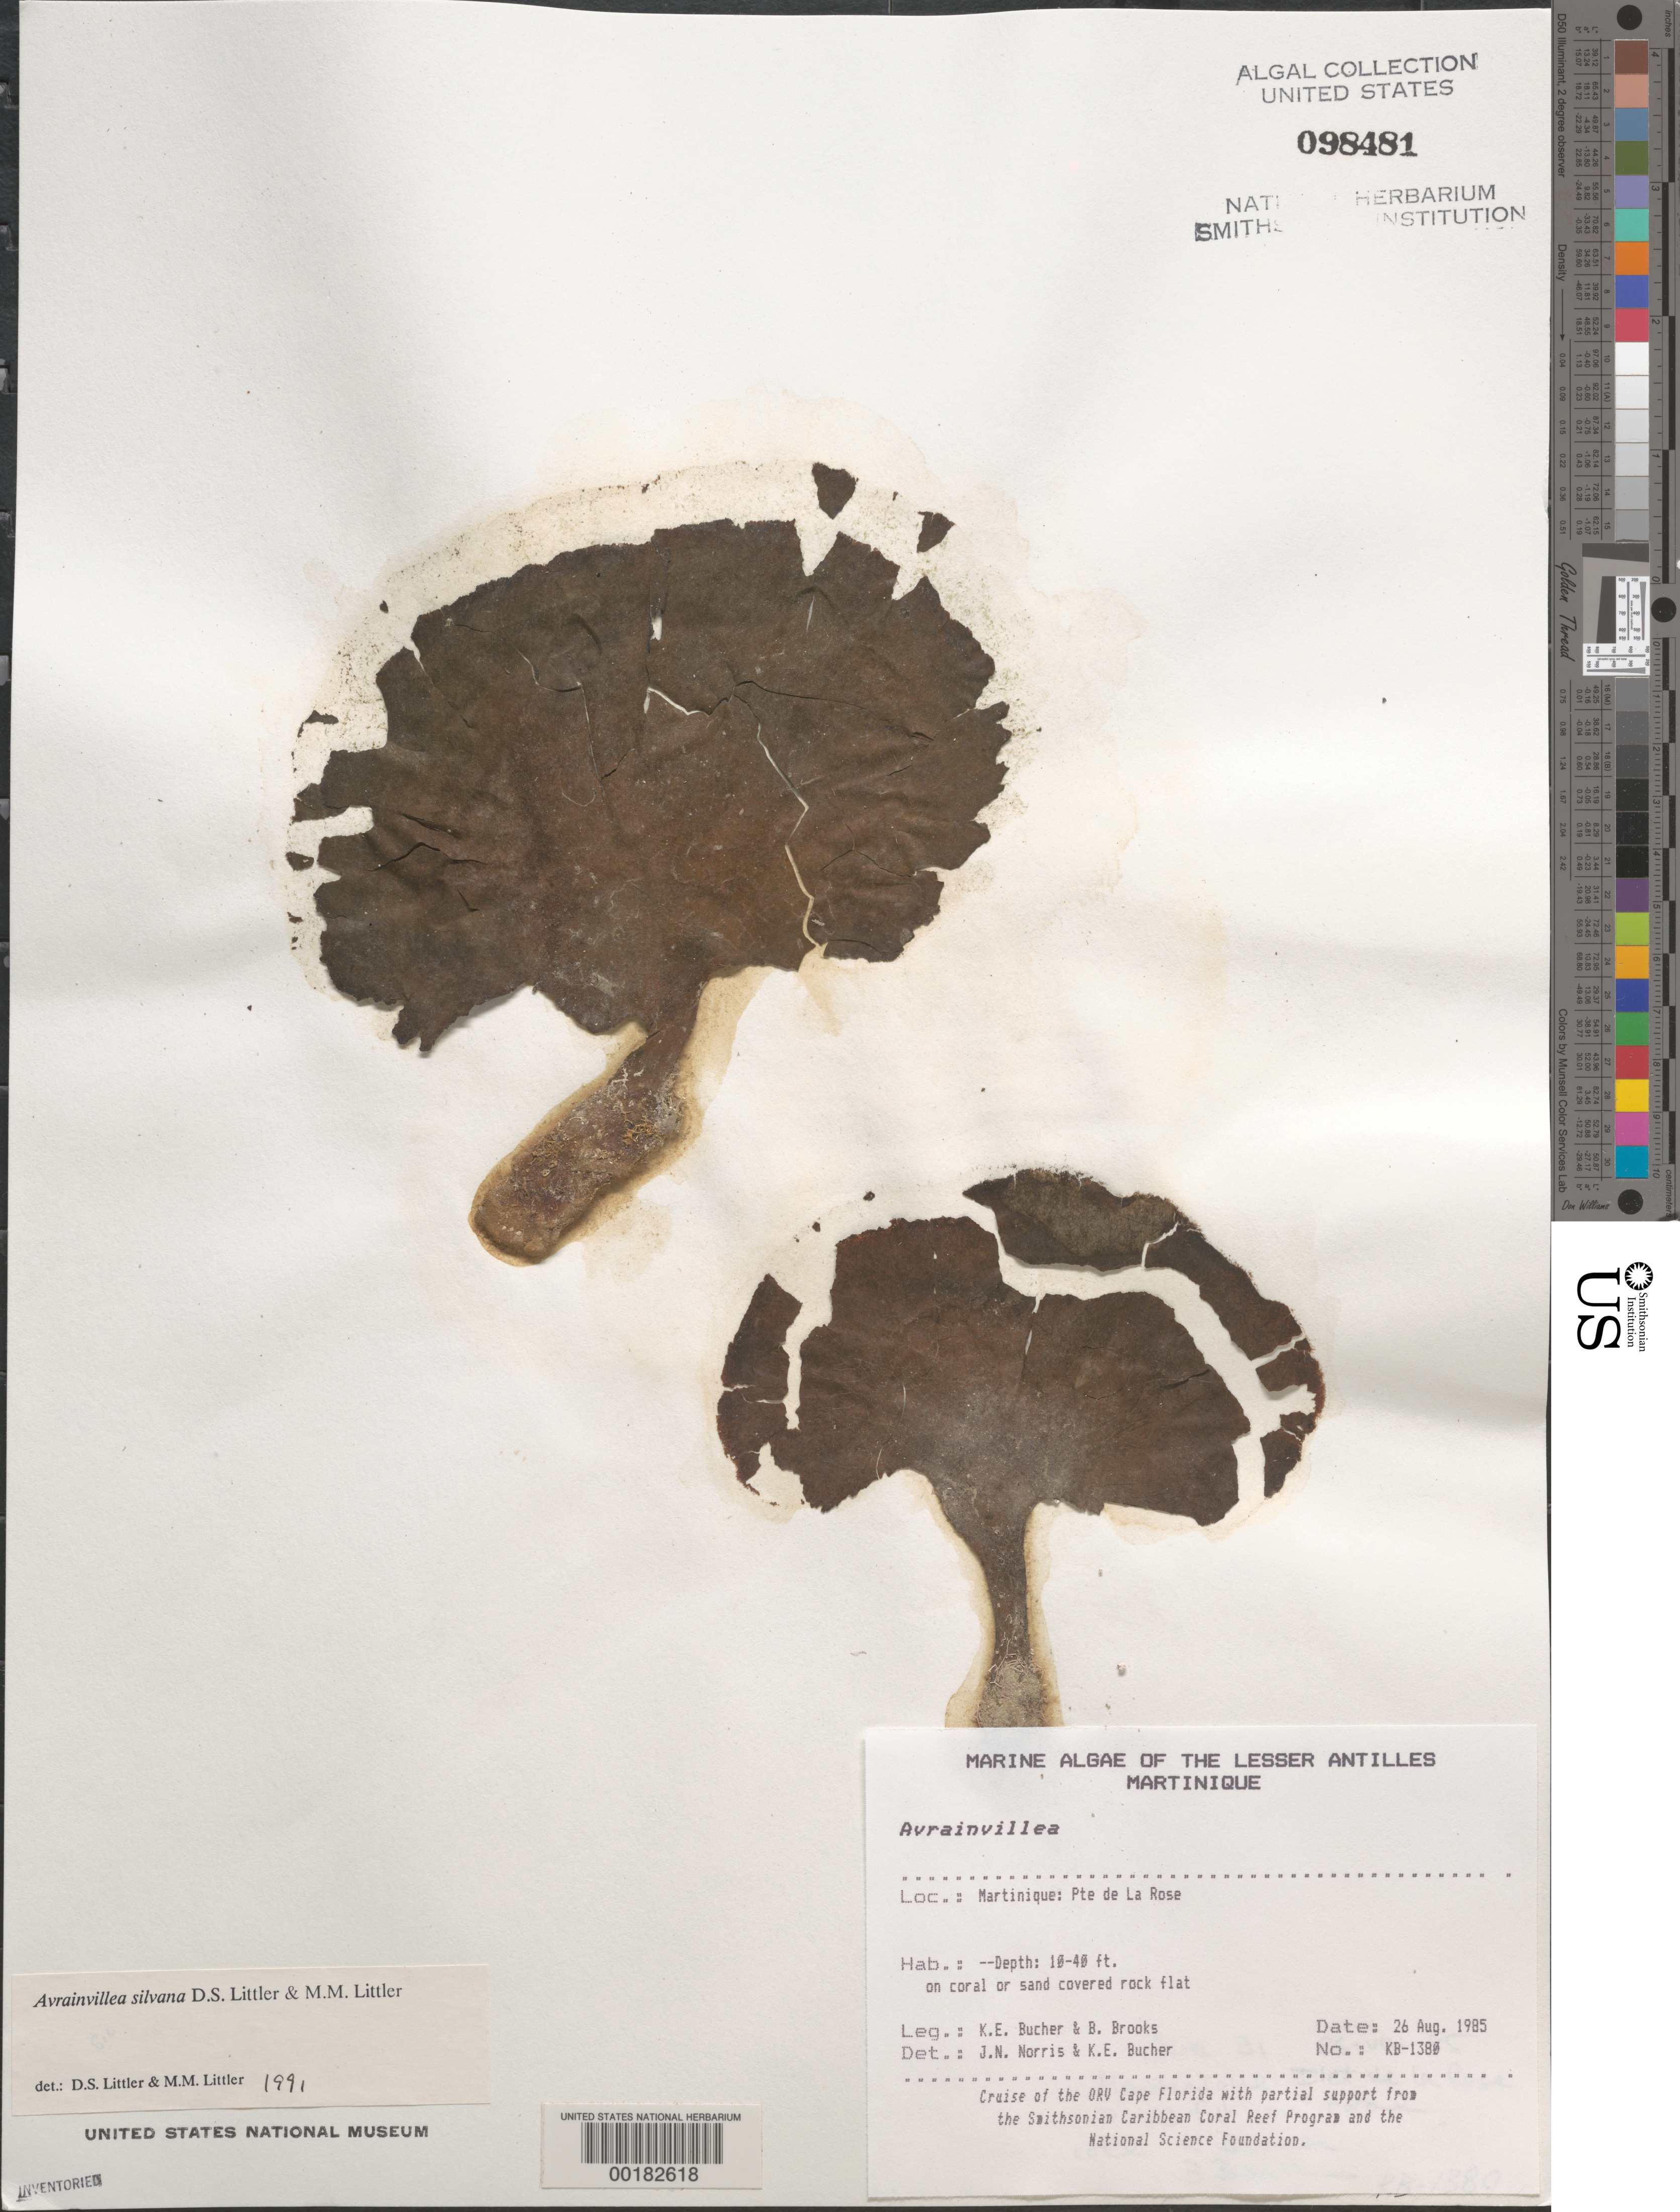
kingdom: Plantae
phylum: Chlorophyta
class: Ulvophyceae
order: Bryopsidales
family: Dichotomosiphonaceae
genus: Avrainvillea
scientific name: Avrainvillea silvana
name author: D.S. Littler & Littler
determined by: Littler, D. S.; Littler, M. M.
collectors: K. E. Bucher & B. Brooks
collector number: Kb-1380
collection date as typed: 26 Aug 1985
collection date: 1985-08-26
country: Martinique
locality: Pointe de la Rose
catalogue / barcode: US 98481